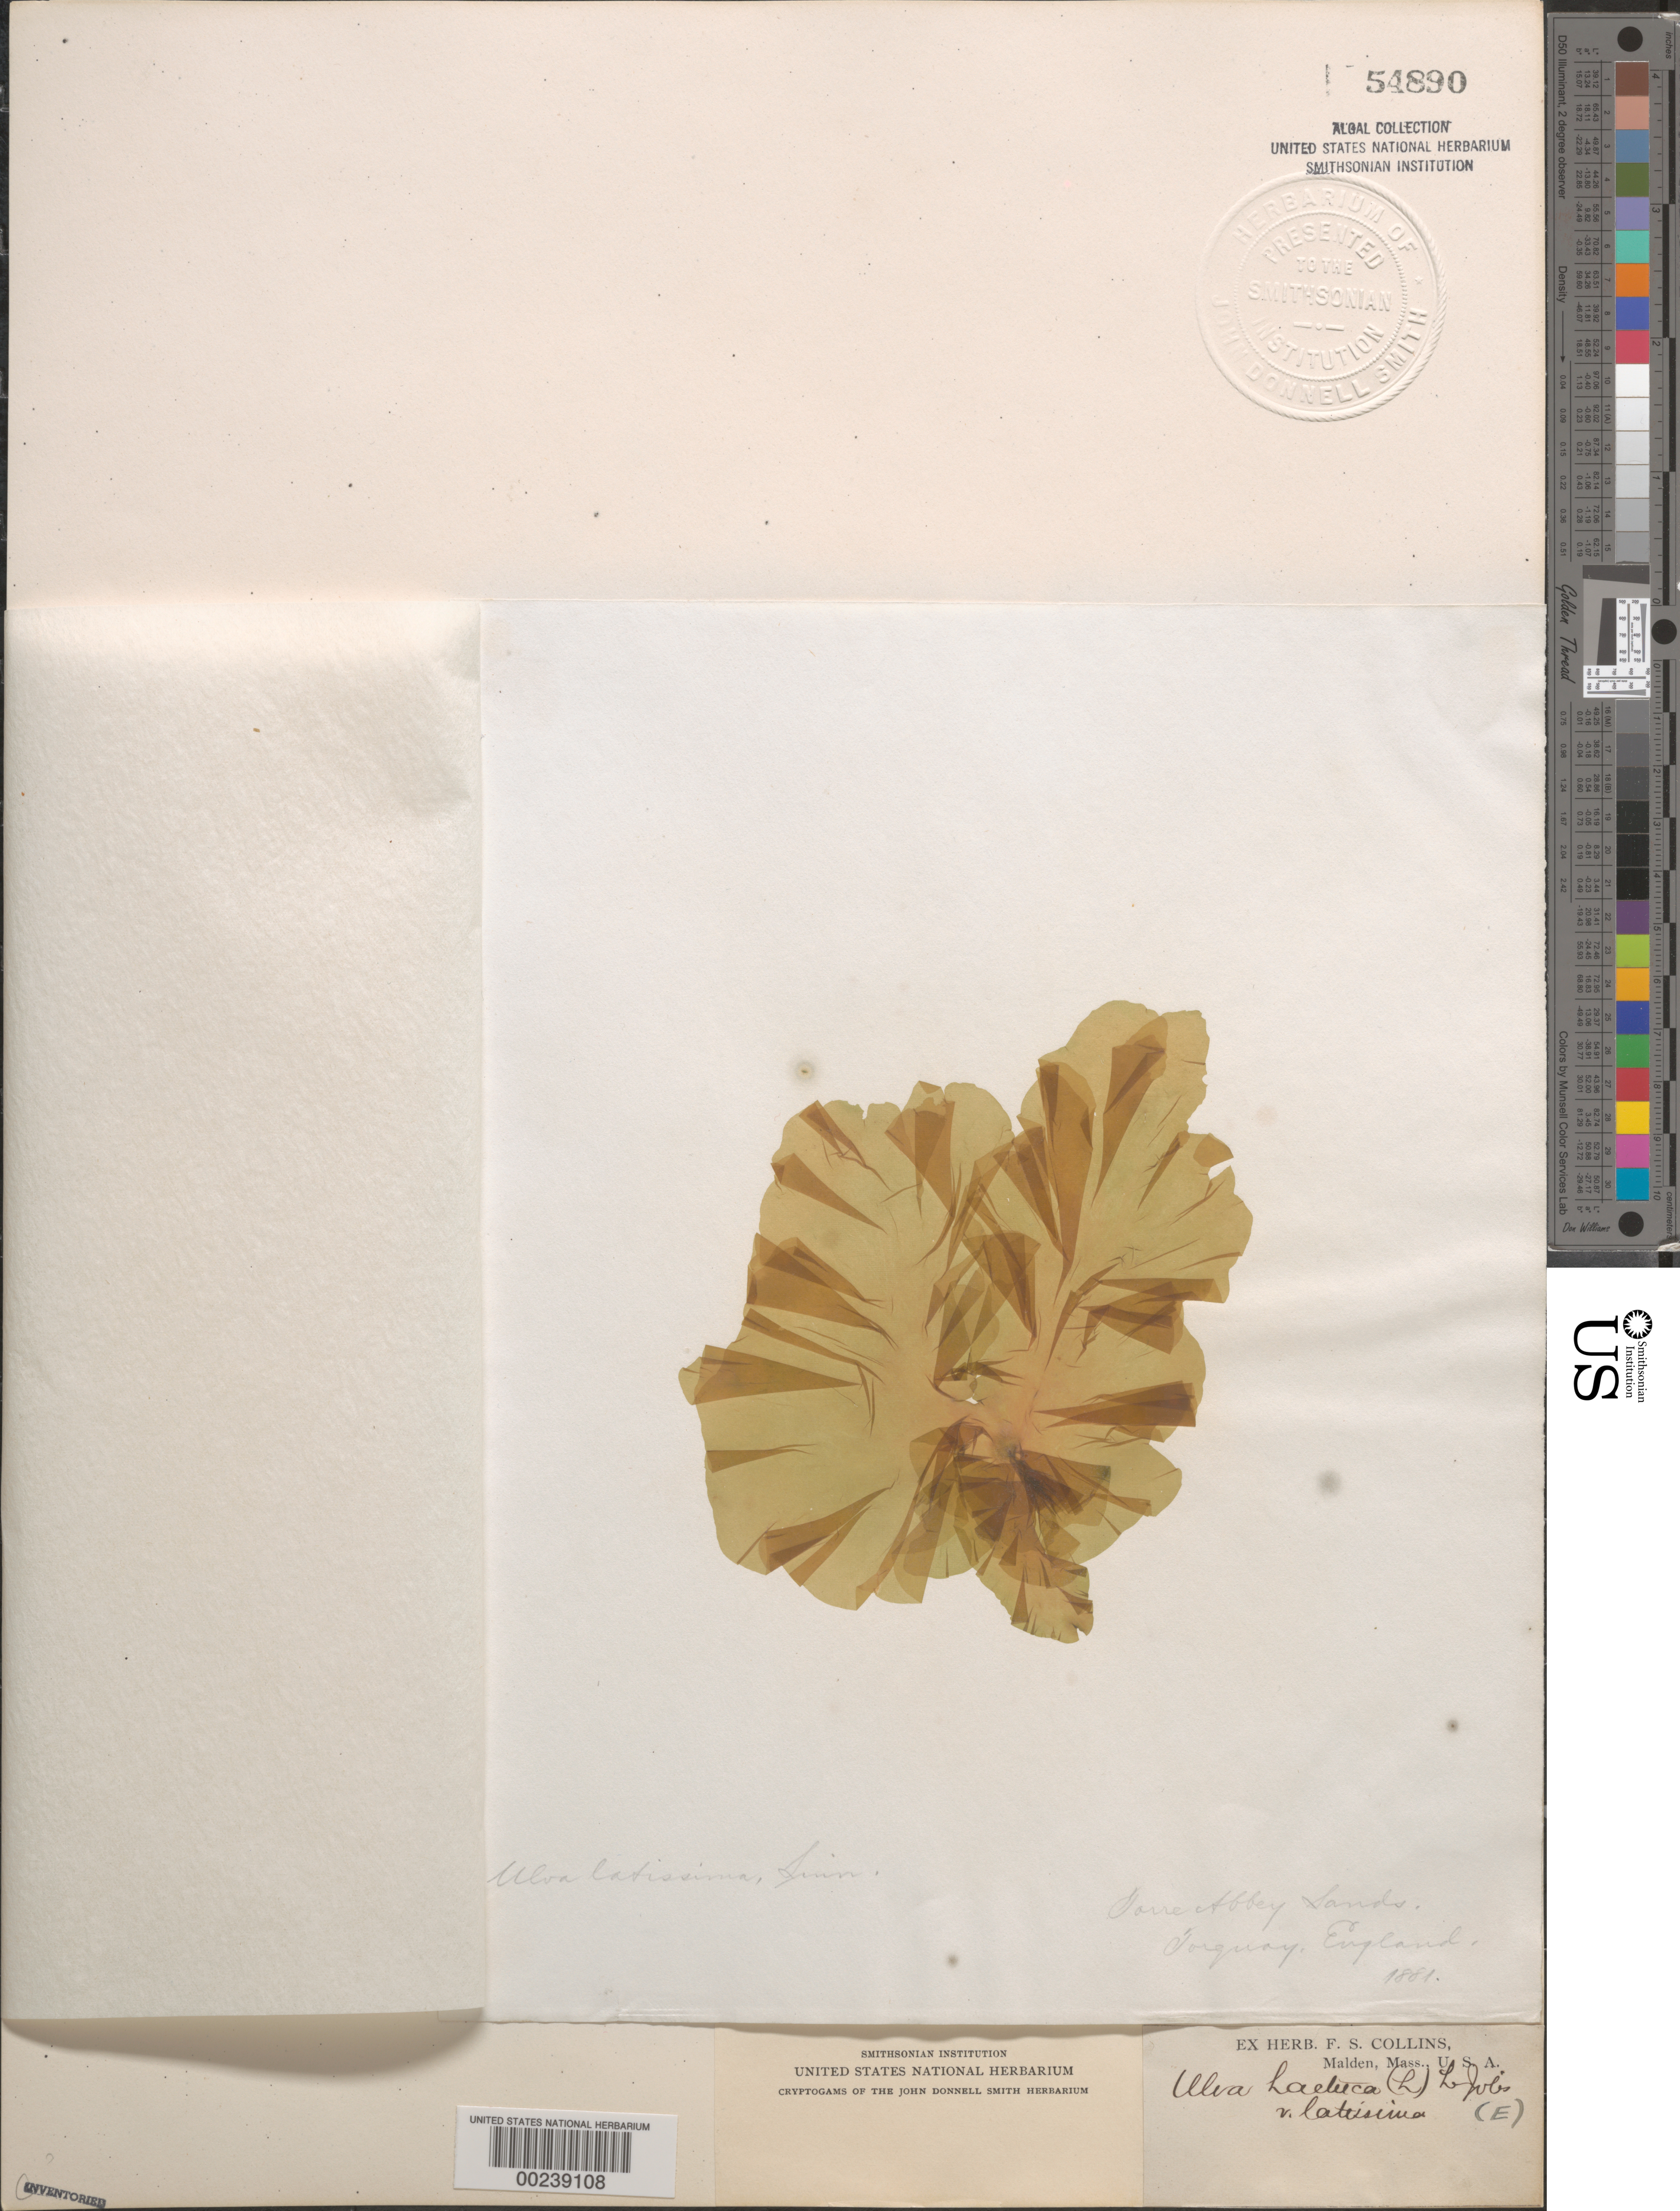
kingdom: Plantae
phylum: Chlorophyta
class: Ulvophyceae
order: Ulvales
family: Ulvaceae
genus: Ulva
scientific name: Ulva lactuca var. latissima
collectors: F. Collins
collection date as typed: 1881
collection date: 1881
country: United Kingdom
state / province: England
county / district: Devon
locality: Torre Abbey Sands, Torquay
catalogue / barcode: US 54890